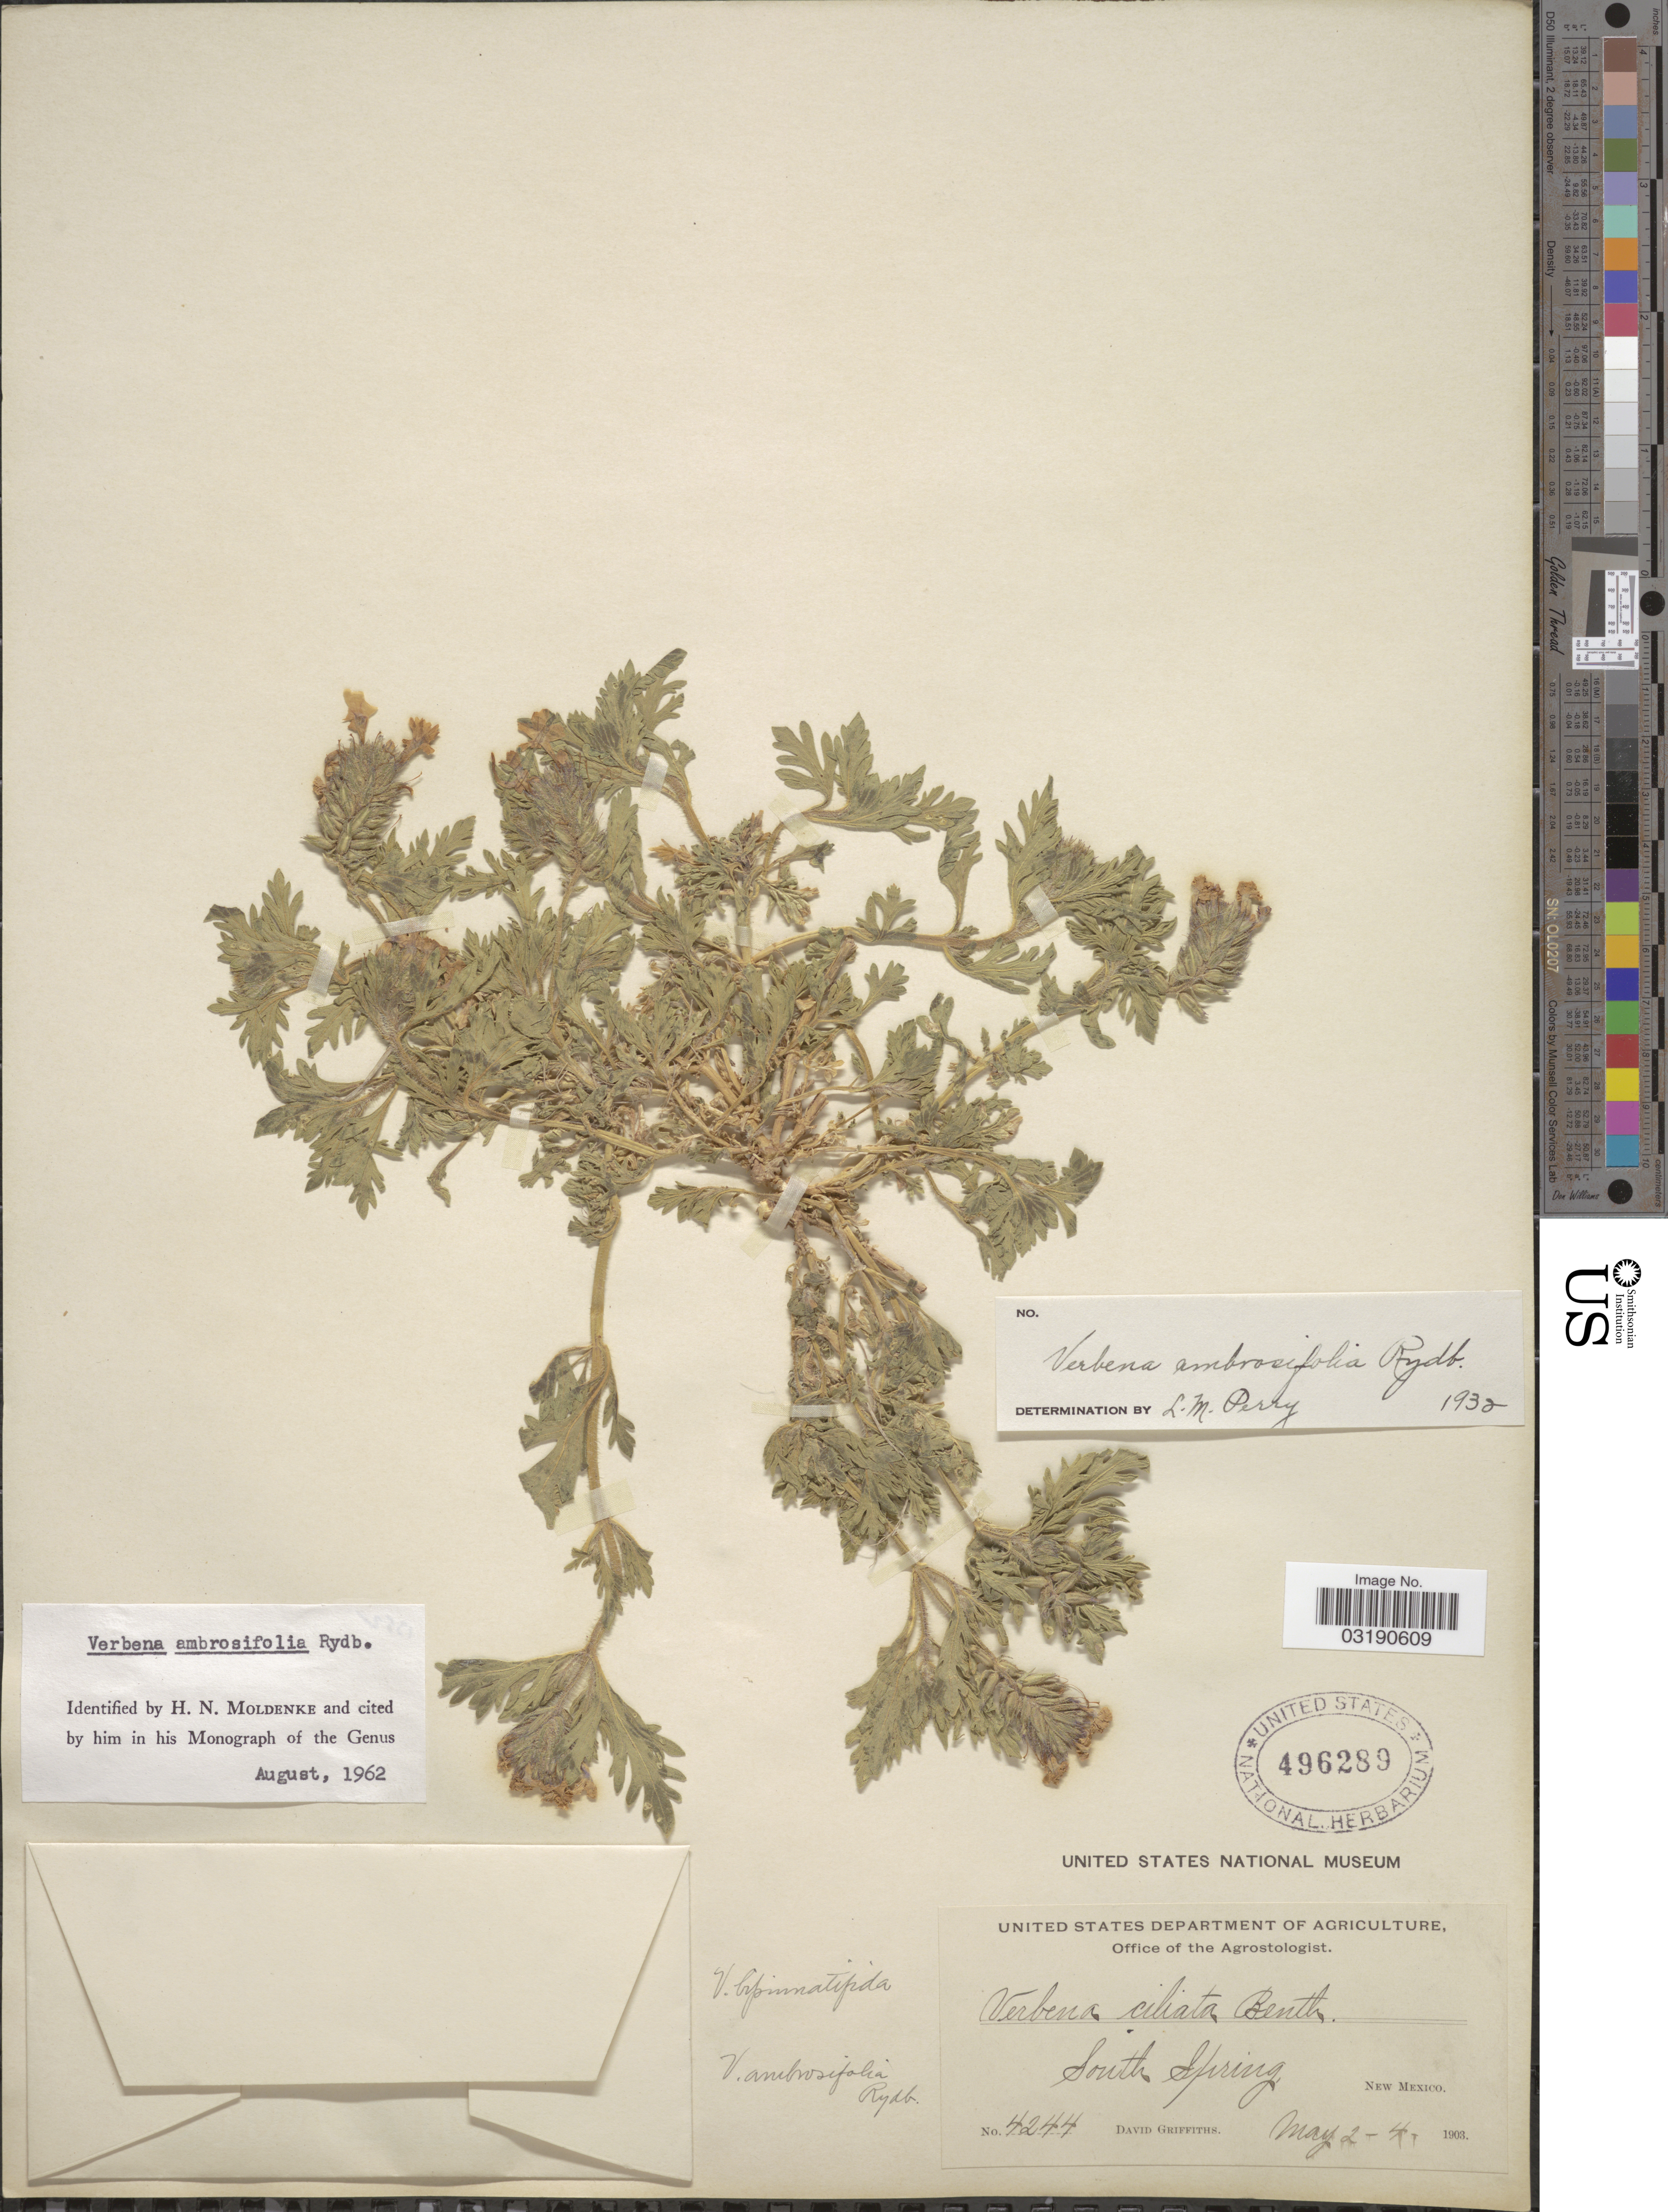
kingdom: Plantae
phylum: Tracheophyta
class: Magnoliopsida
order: Lamiales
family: Verbenaceae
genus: Verbena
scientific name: Verbena ambrosiifolia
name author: Rydb. ex Small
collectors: D. Griffiths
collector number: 4244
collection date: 1903-05-02/1903-05-04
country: United States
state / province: New Mexico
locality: South Spring.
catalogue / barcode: US 496289